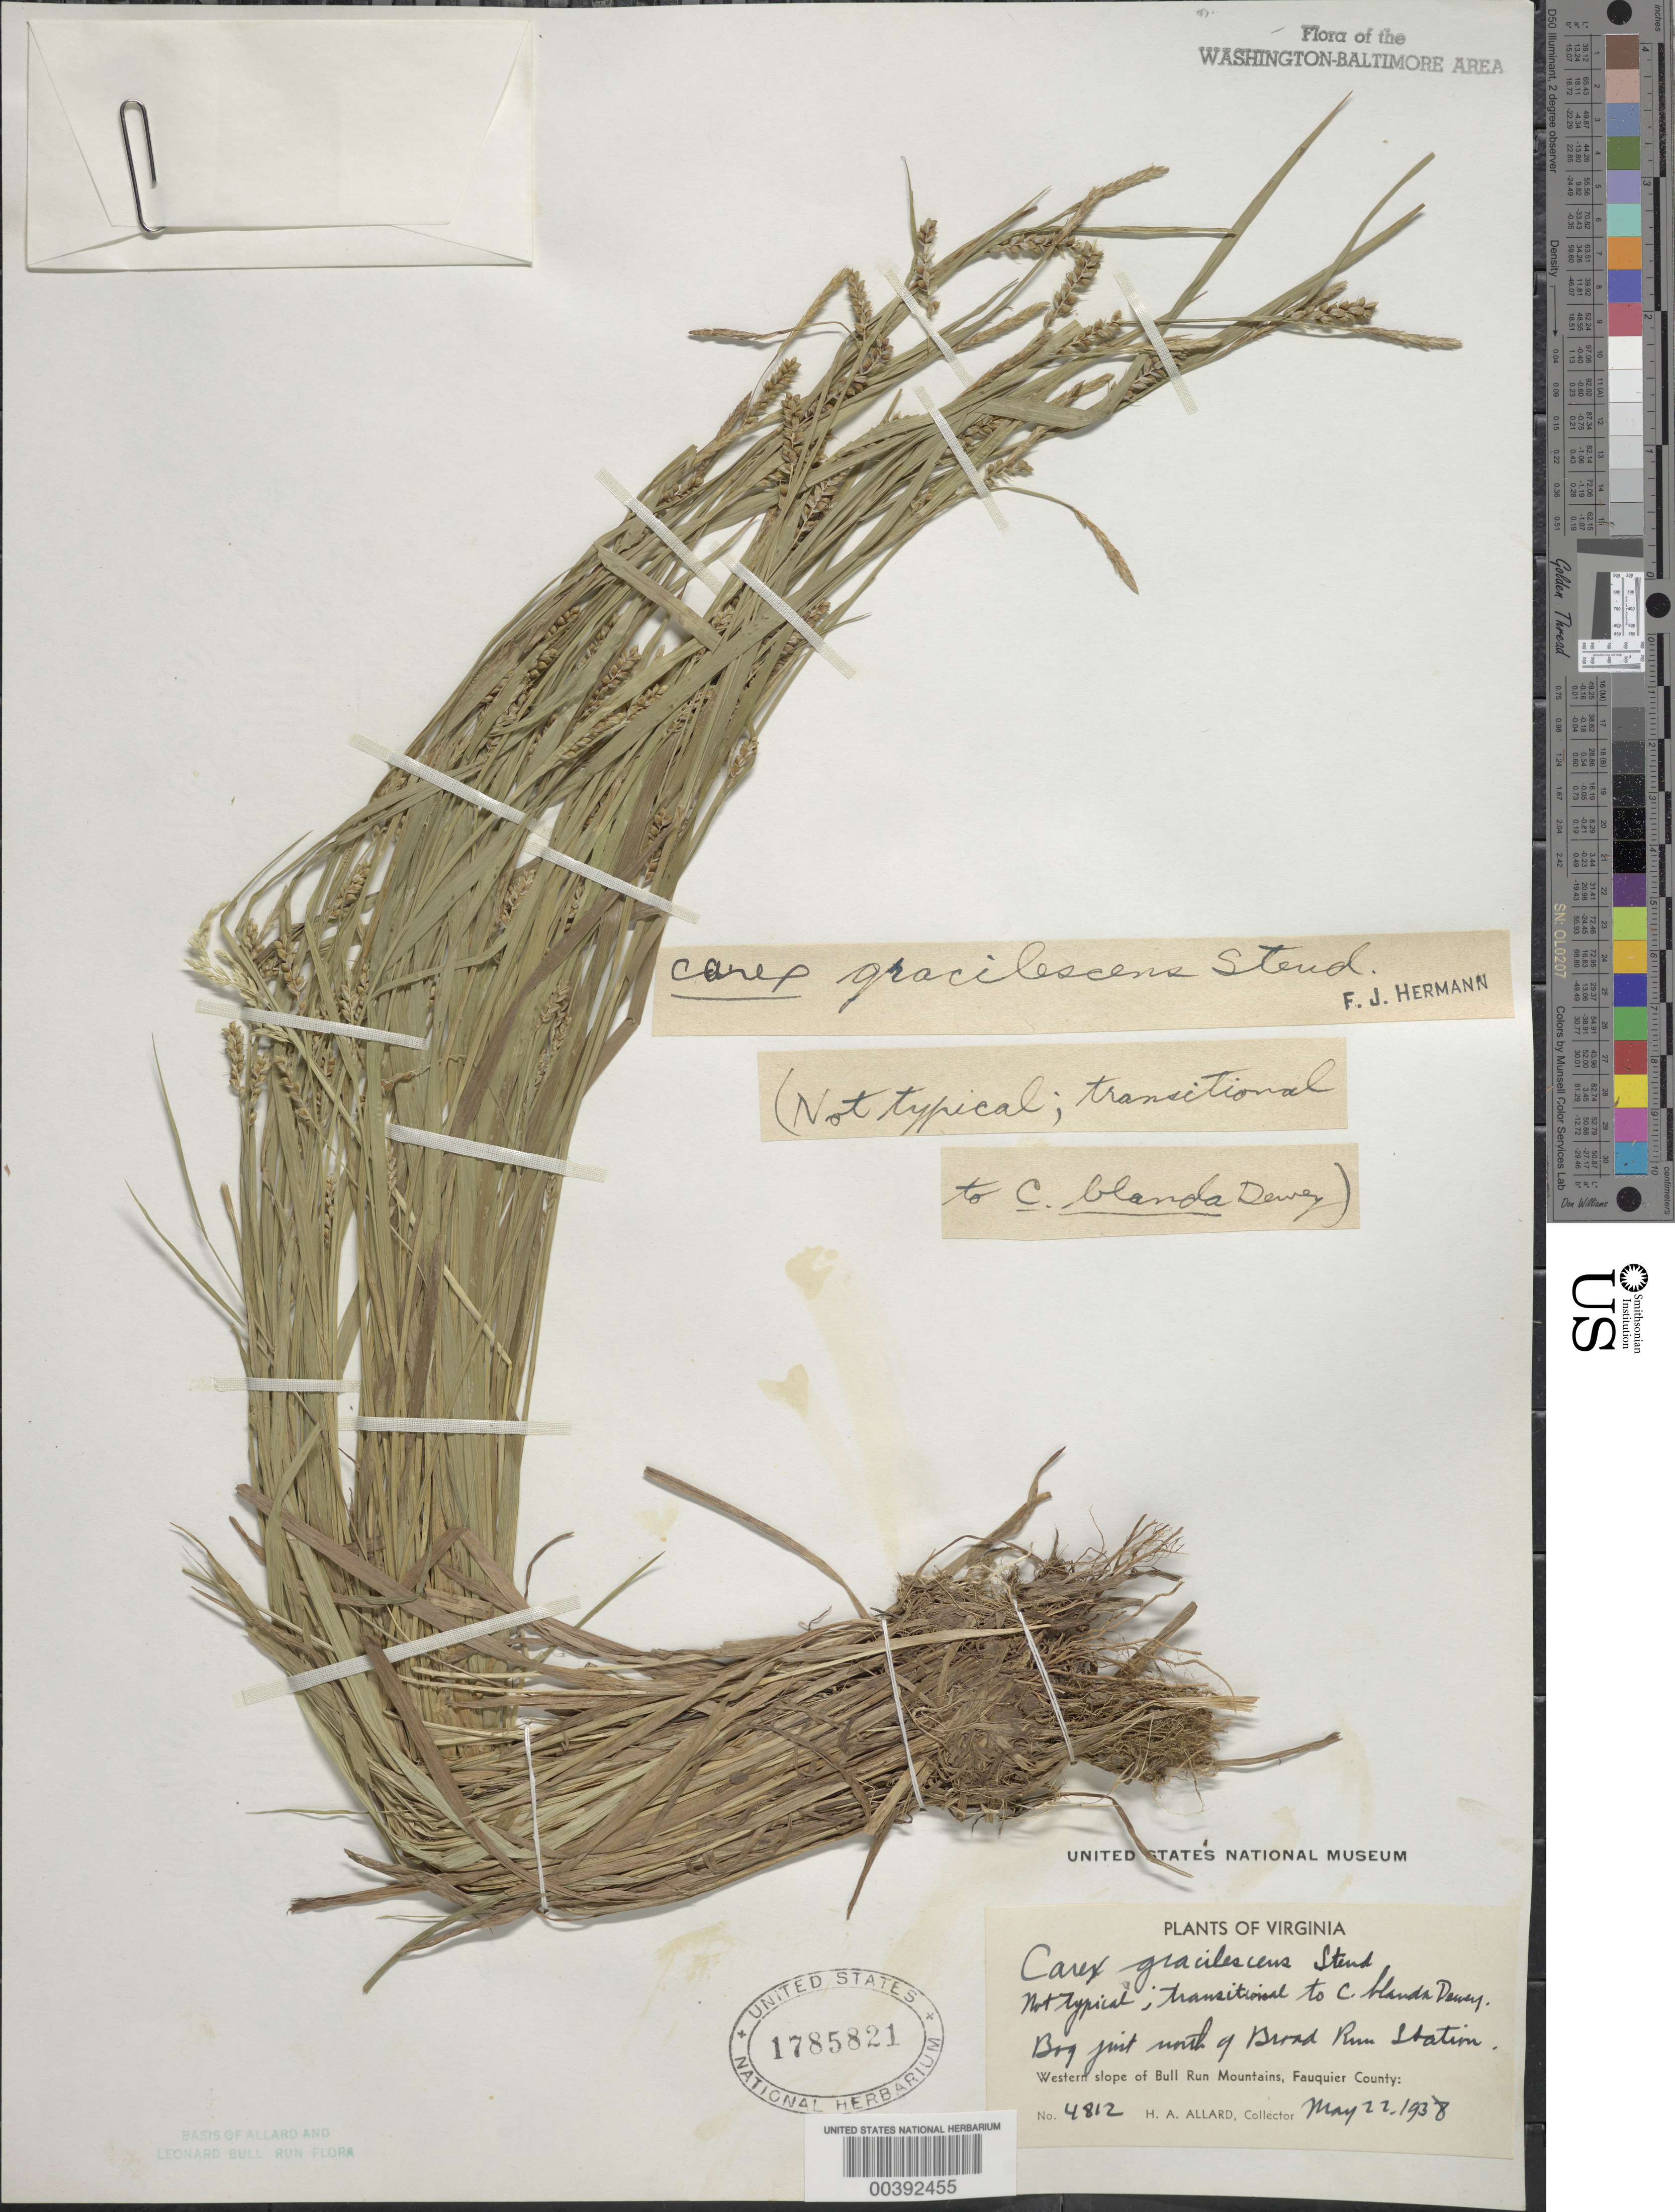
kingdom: Plantae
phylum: Tracheophyta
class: Liliopsida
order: Poales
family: Cyperaceae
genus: Carex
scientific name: Carex gracilescens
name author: Steud.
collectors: H. A. Allard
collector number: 4812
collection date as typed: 22 May 1938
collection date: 1938-05-22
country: United States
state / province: Virginia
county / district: Fauquier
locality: Above Broad Run Station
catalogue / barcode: US 1785821